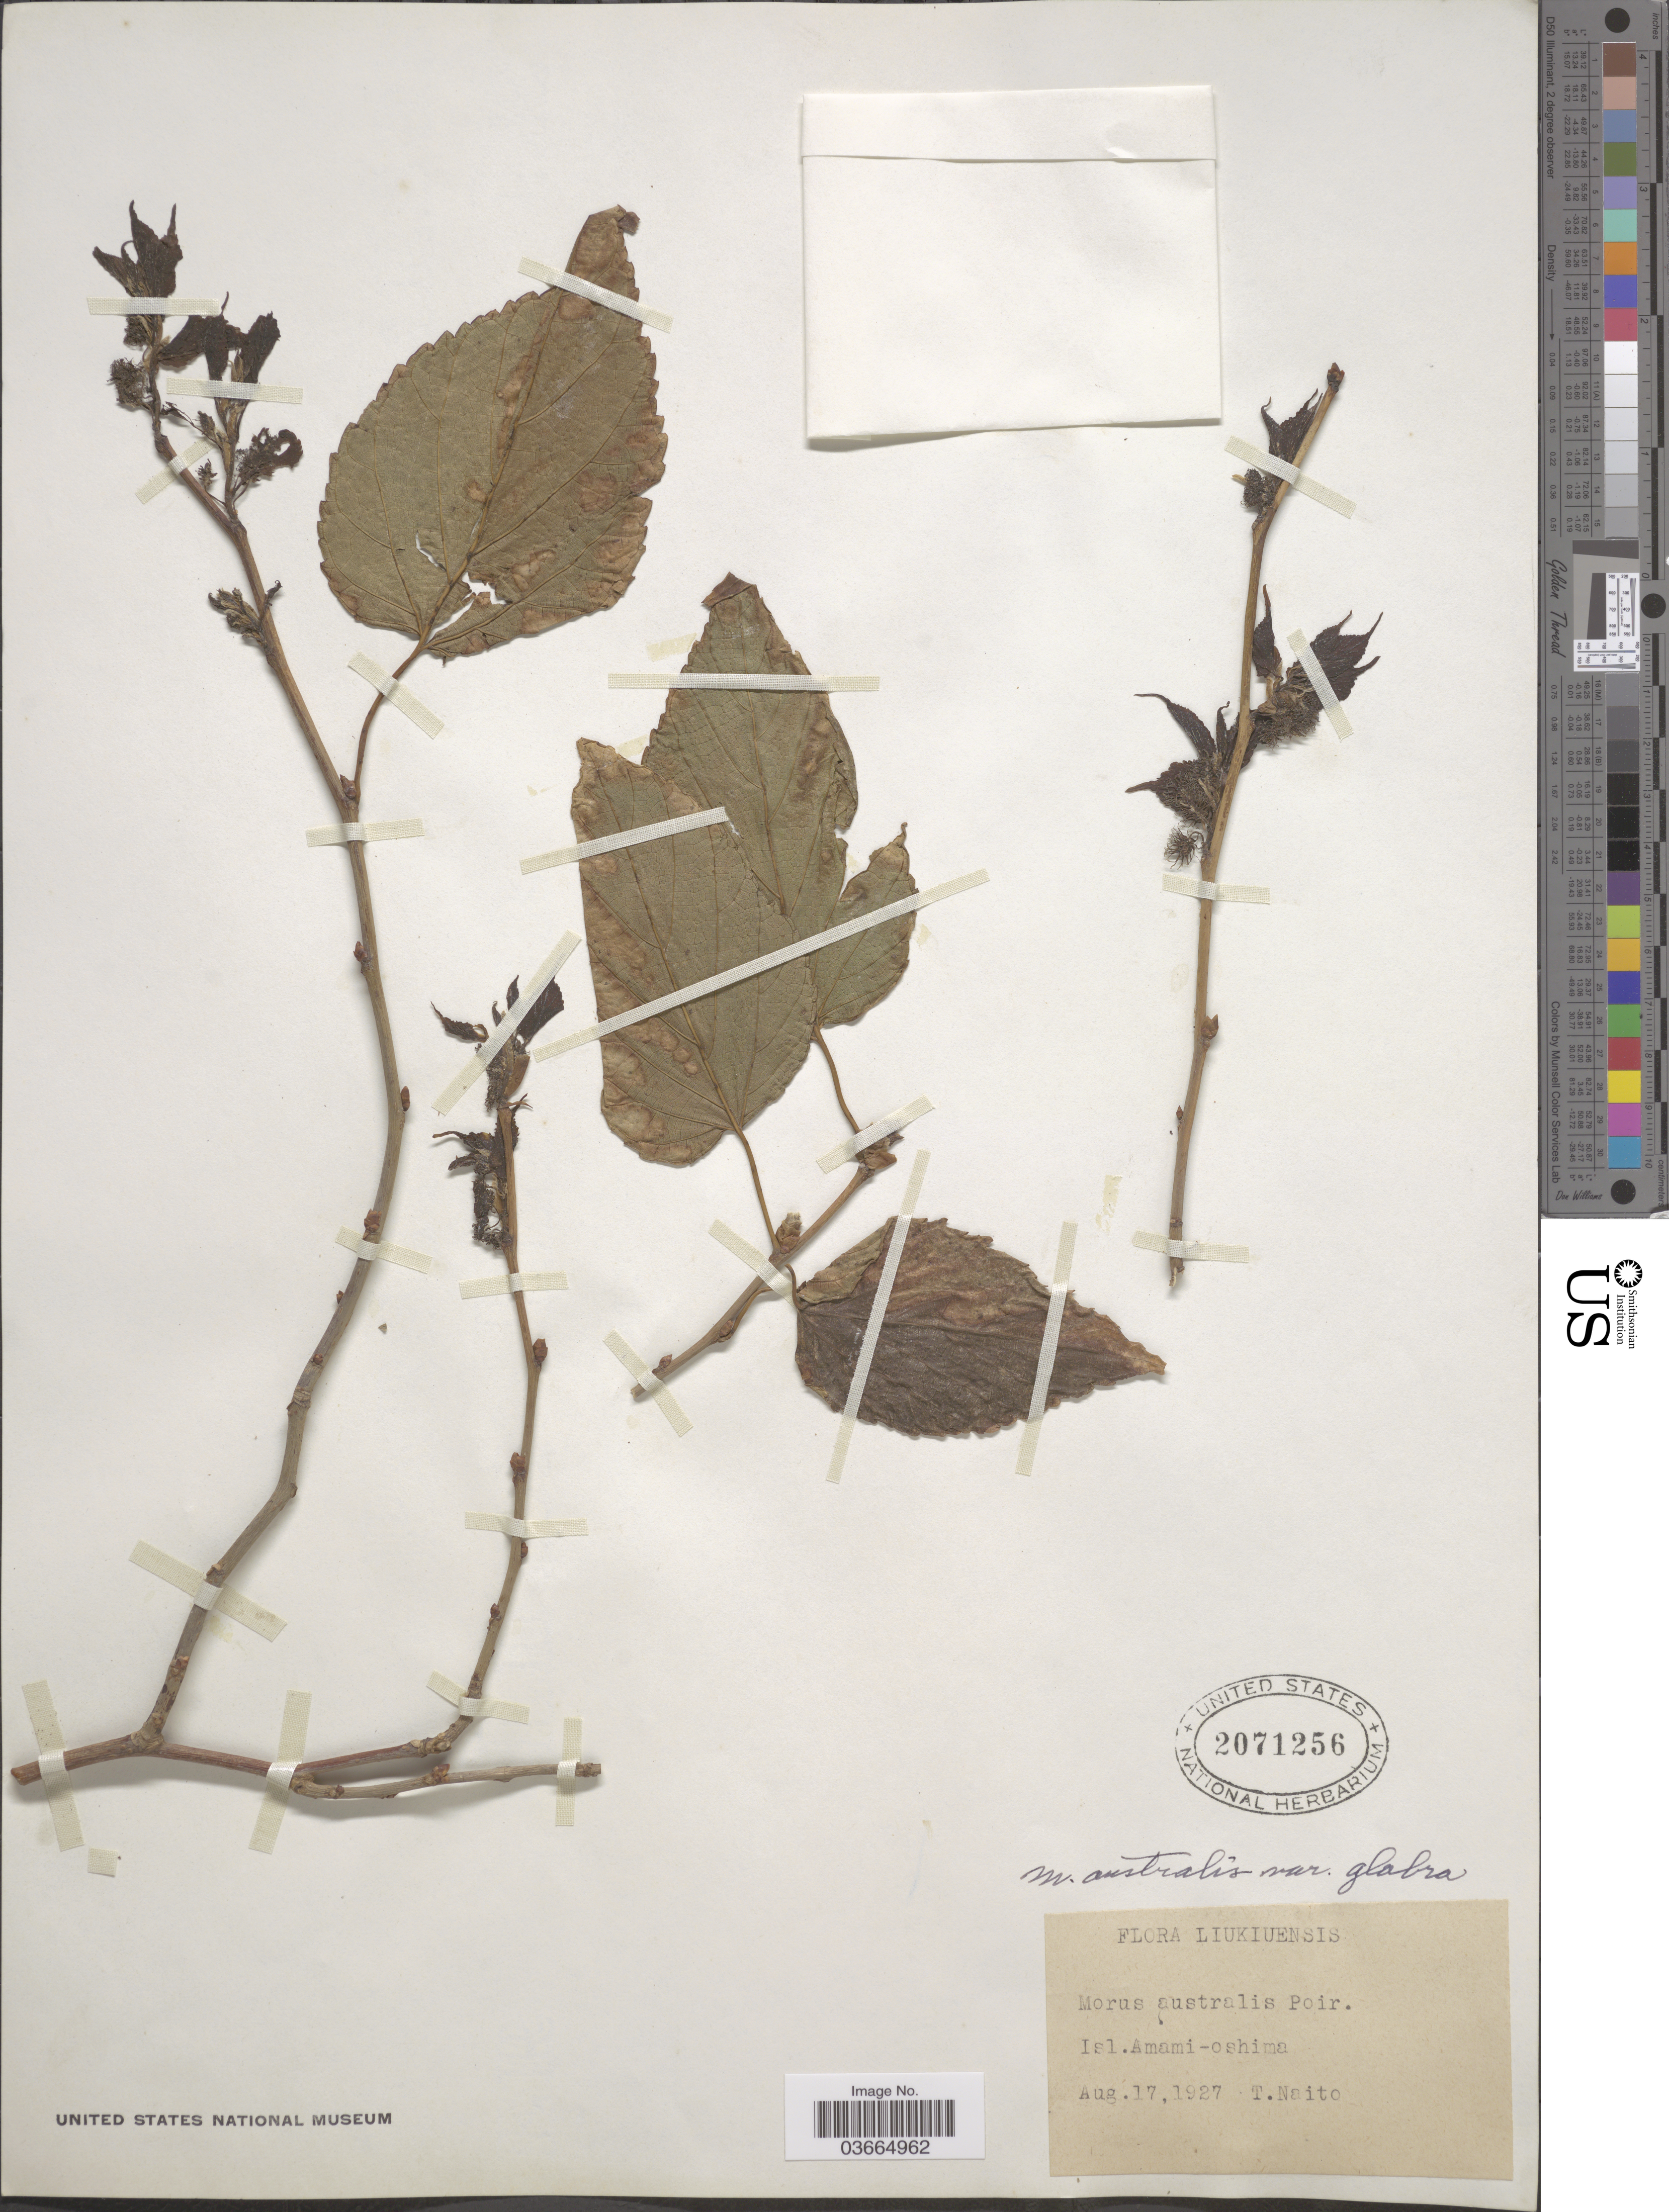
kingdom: Plantae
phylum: Tracheophyta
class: Magnoliopsida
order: Rosales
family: Moraceae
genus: Morus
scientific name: Morus australis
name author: Poir.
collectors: T. Naito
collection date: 1927-08-17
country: Japan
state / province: Okinawa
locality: Liukiuensis. Isl. Amami-oshima.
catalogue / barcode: US 2071256